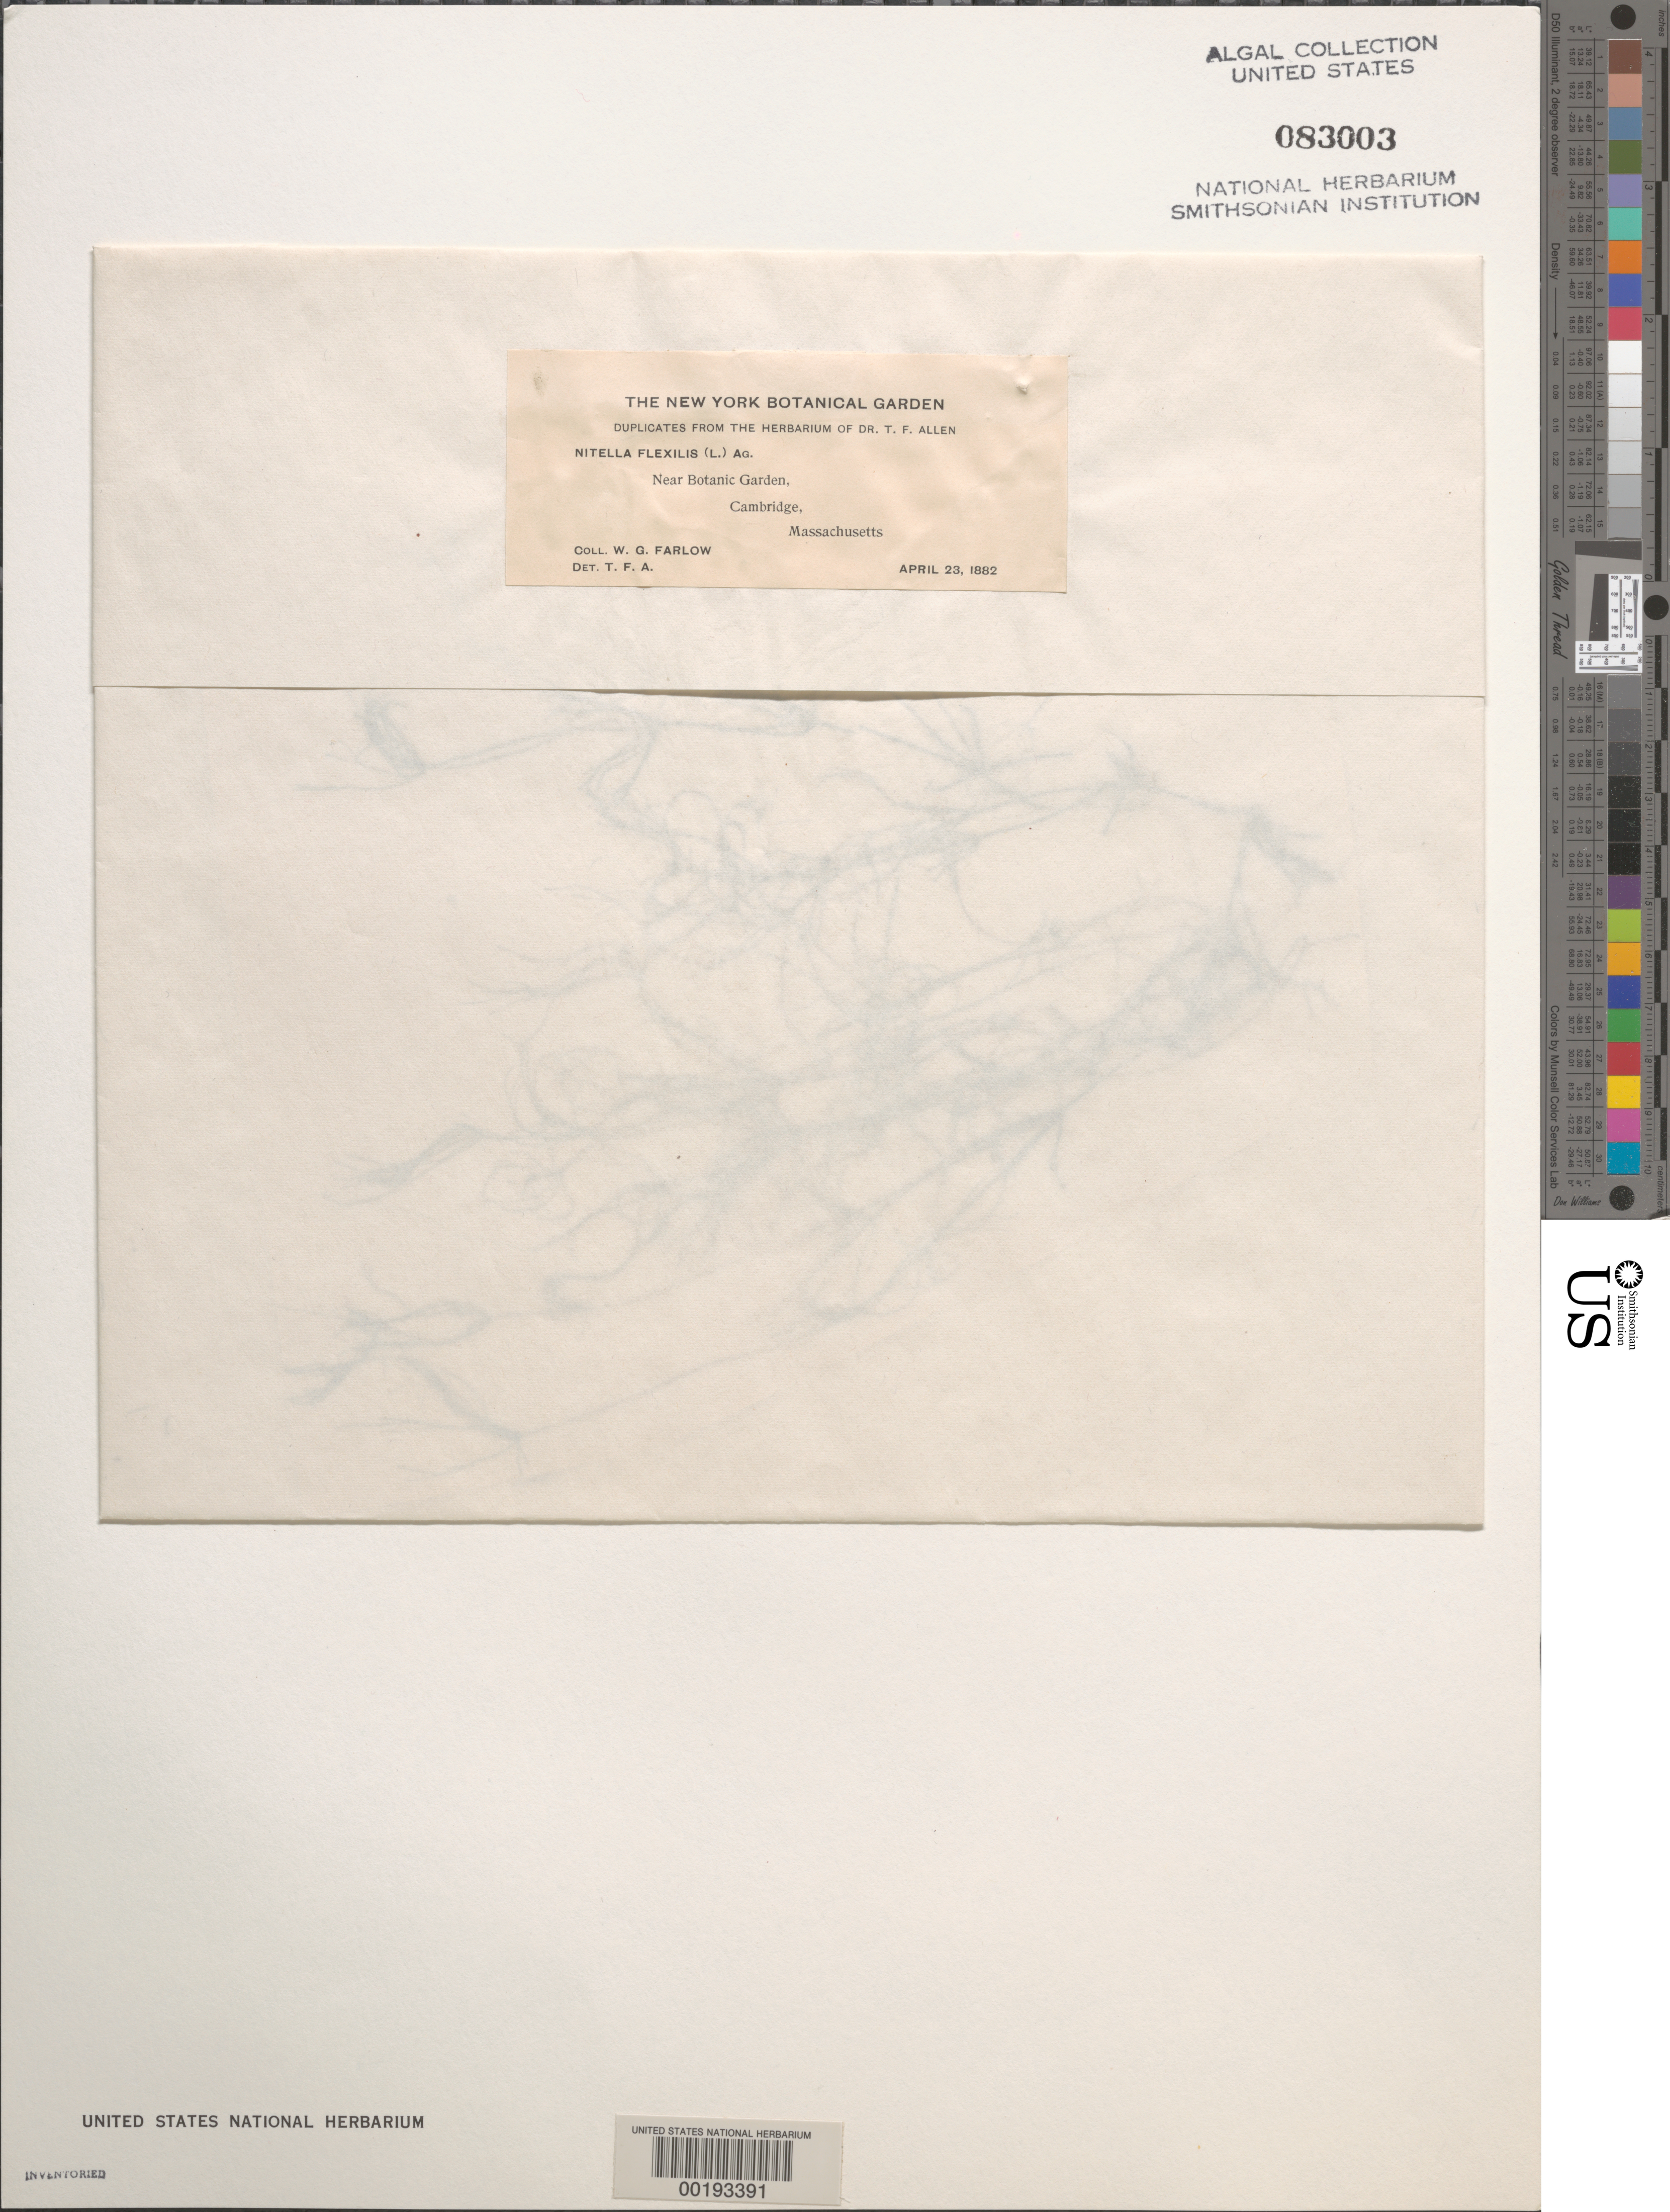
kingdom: Plantae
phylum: Charophyta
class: Charophyceae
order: Charales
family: Characeae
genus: Nitella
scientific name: Nitella flexilis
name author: (L.) C. Agardh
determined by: Allen, Timothy F.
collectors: W. G. Farlow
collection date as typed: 23 Apr 1882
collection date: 1882-04-23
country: United States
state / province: Massachusetts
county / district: Middlesex County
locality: Cambridge, near botanic garden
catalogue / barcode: US 83003